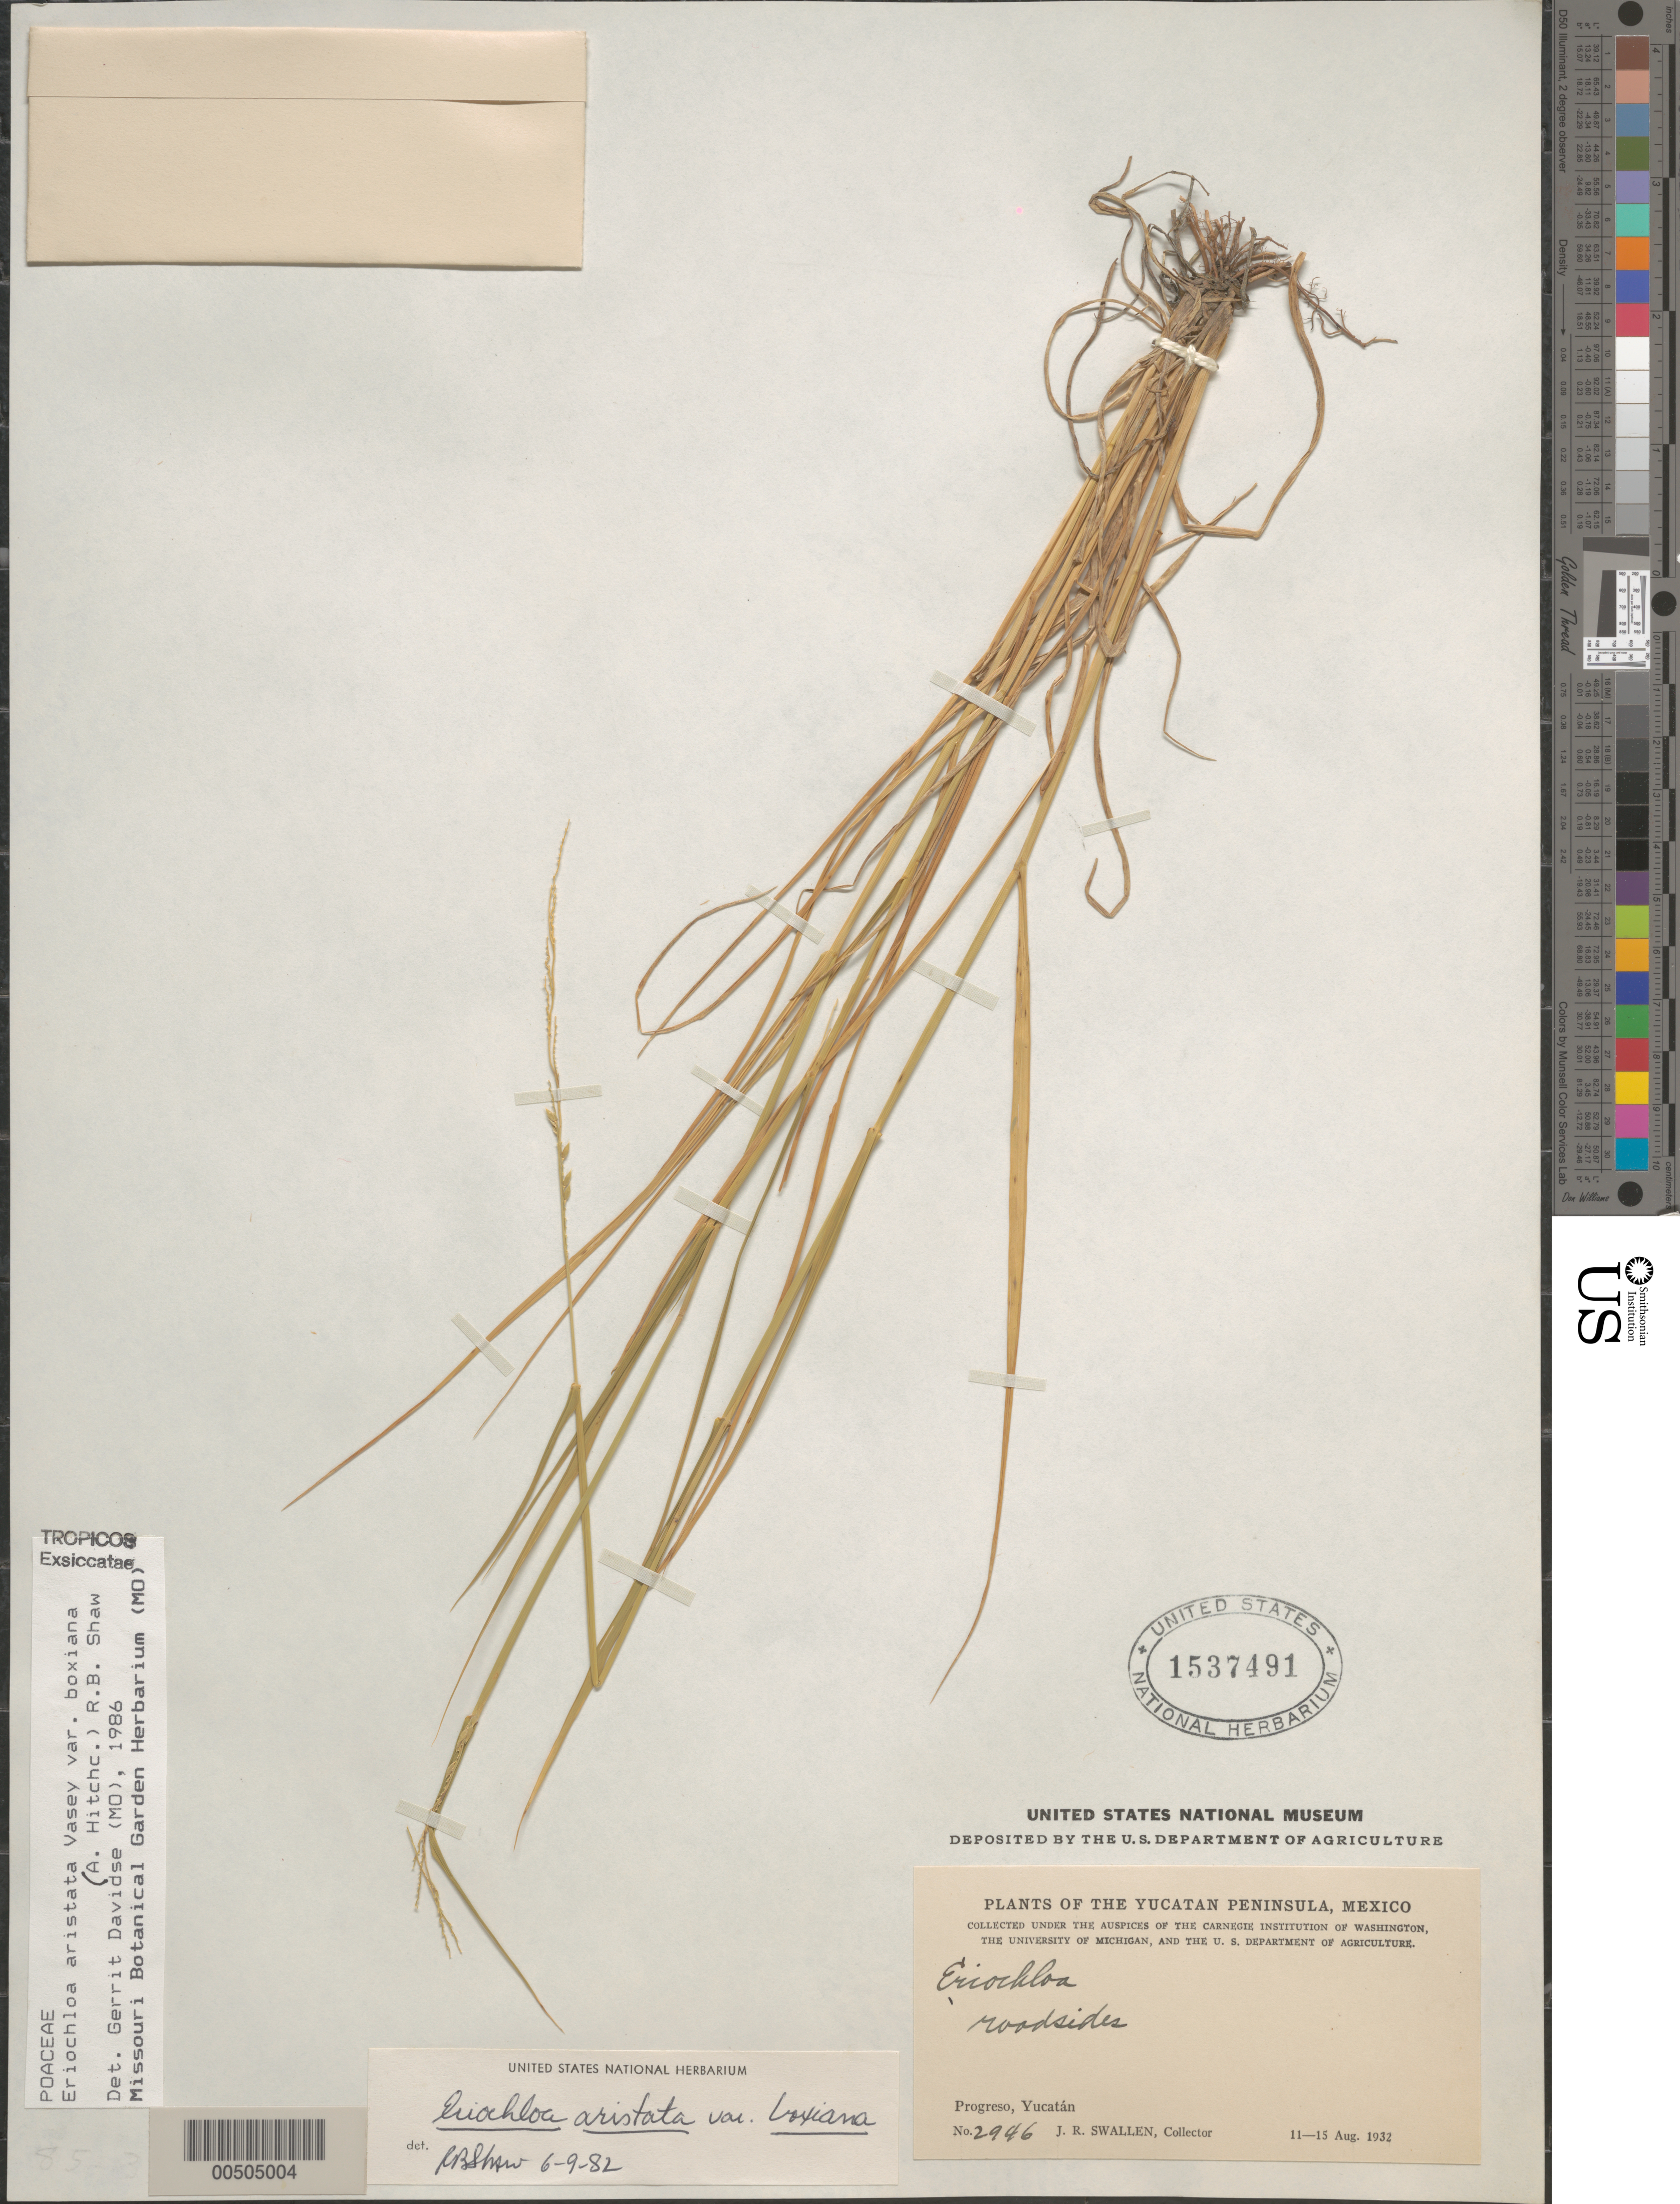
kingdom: Plantae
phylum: Tracheophyta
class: Liliopsida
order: Poales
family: Poaceae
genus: Eriochloa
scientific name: Eriochloa aristata var. boxiana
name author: R.B. Shaw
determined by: Davidse, Gerrit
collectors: J. R. Swallen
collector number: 2946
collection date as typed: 11 Aug 1932 to 15 Aug 1932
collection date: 1932-08-11/1932-08-15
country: Mexico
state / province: Yucatan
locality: Yucatan Peninsula, Progreso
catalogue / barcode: US 1537491